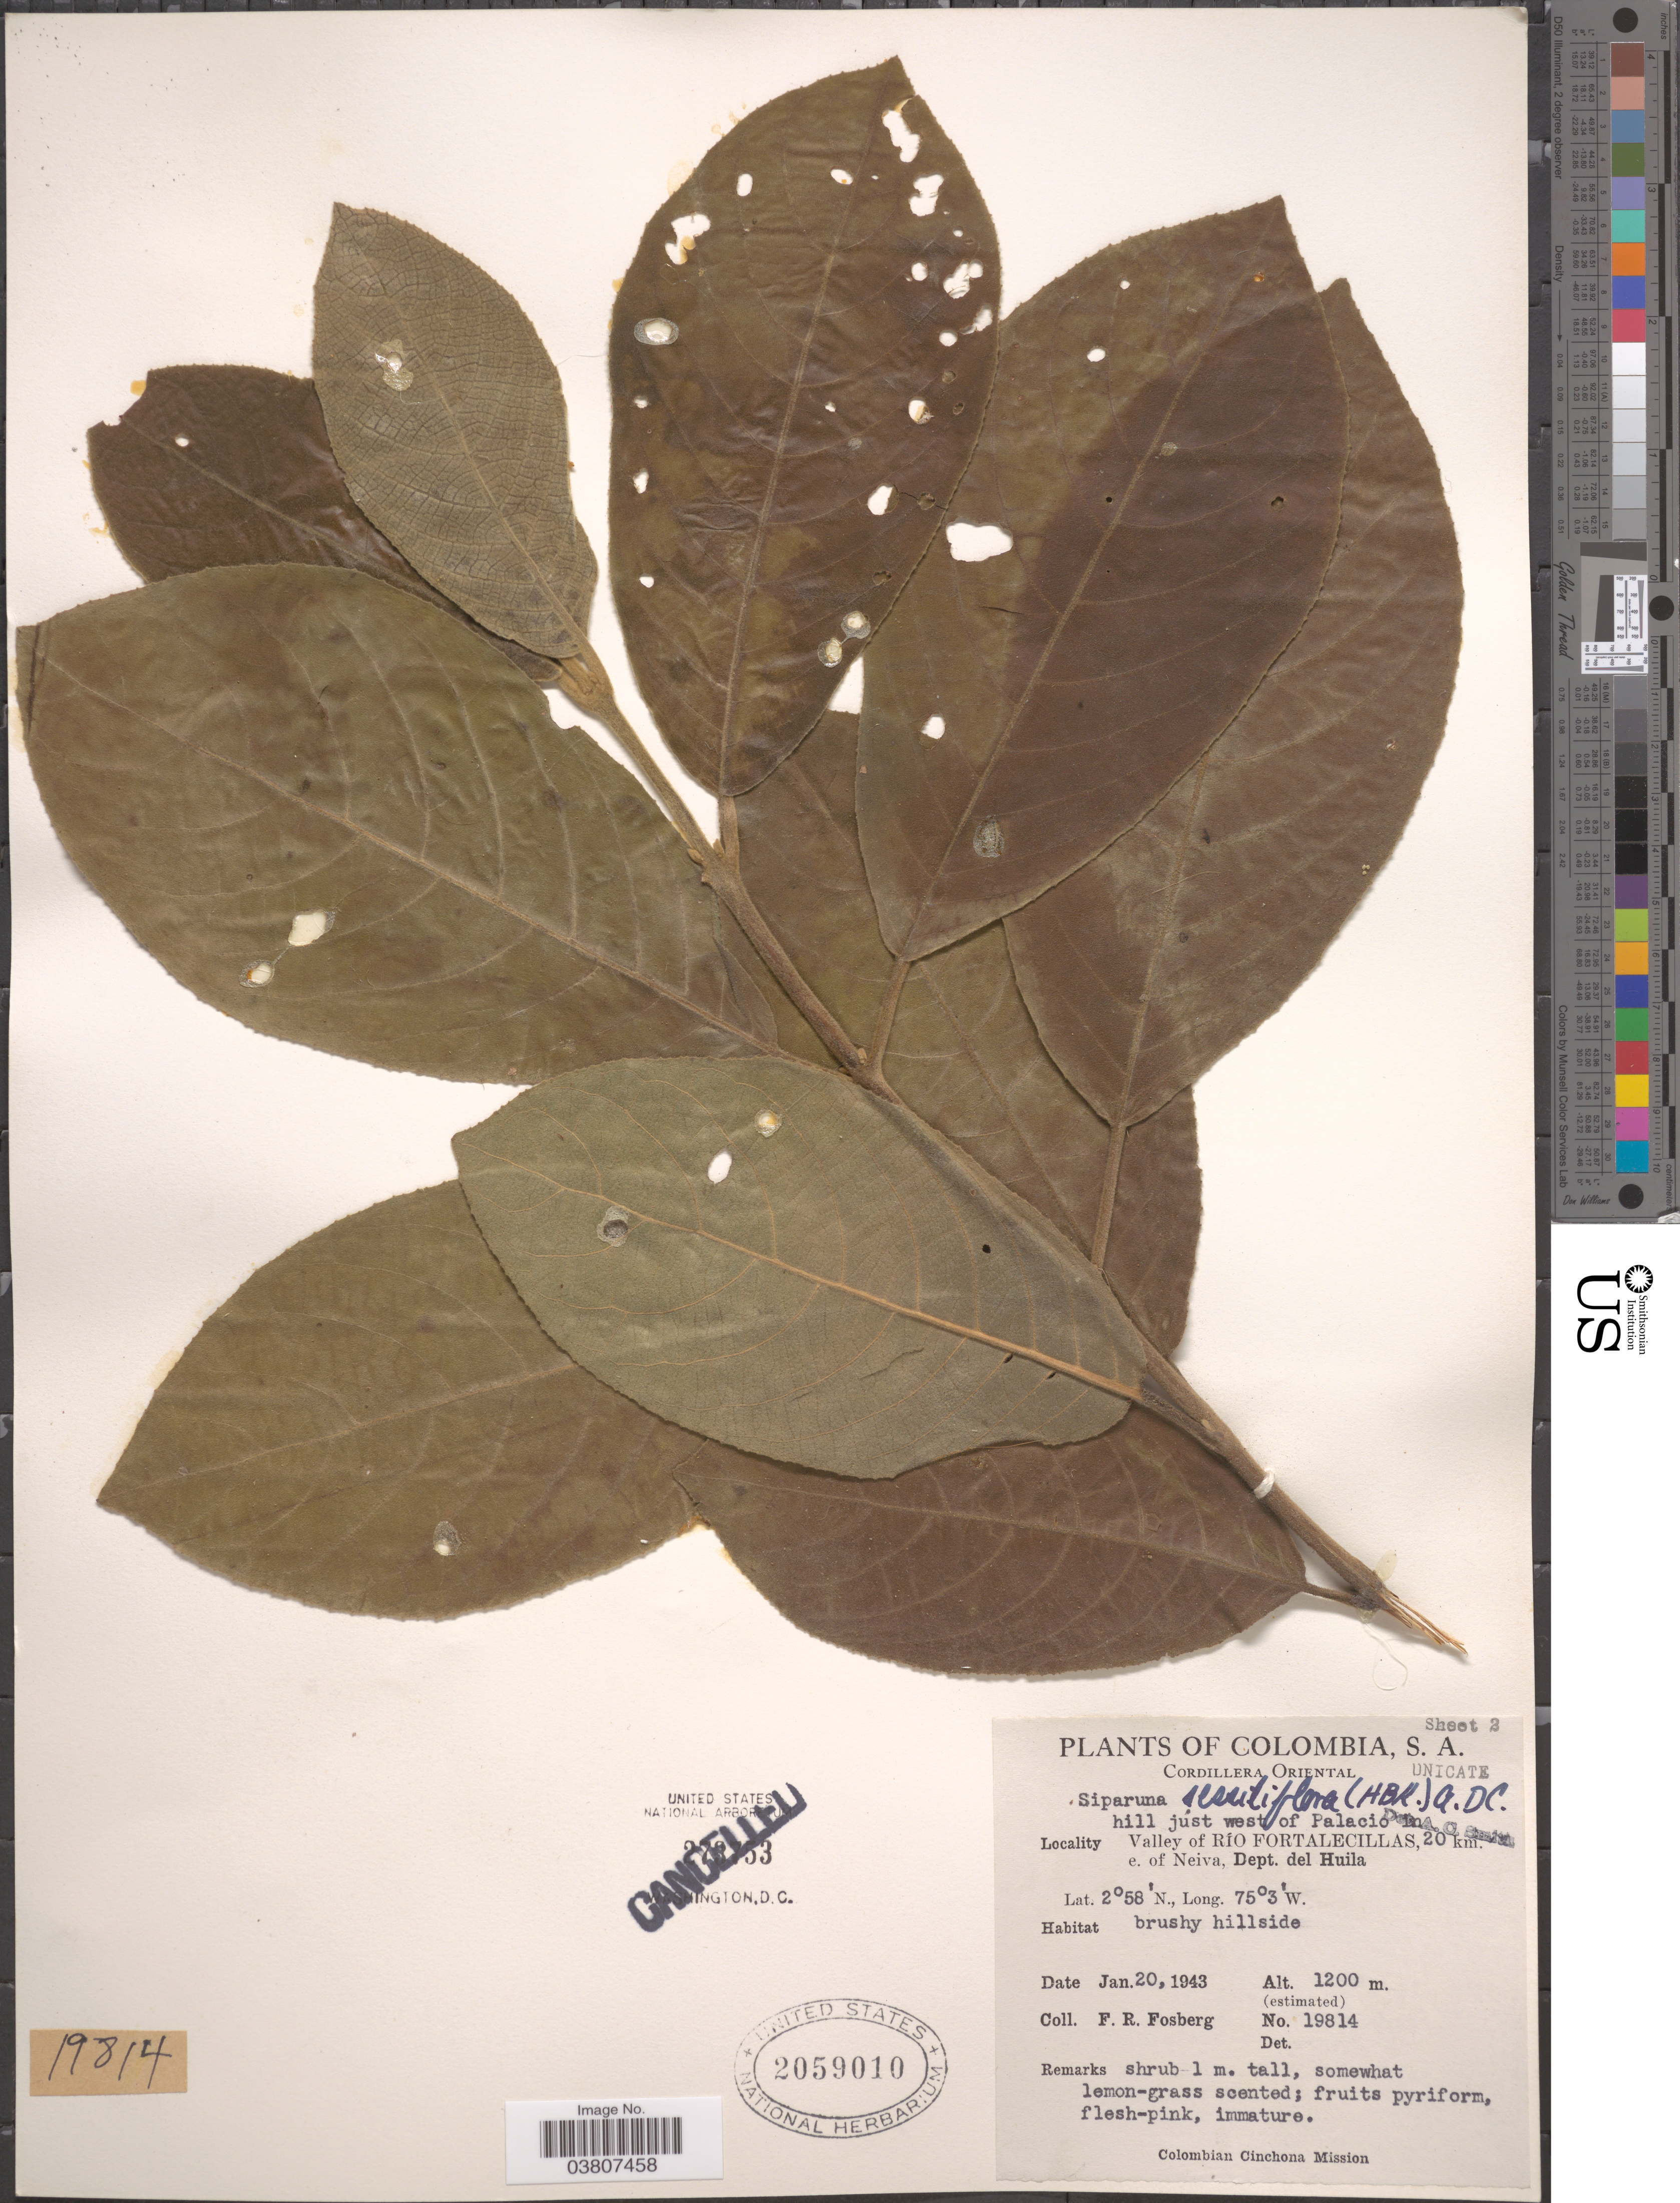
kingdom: Plantae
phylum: Tracheophyta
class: Magnoliopsida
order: Laurales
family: Siparunaceae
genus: Siparuna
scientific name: Siparuna sessiliflora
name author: (Kunth) A. DC.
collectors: F. R. Fosberg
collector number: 19814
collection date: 1943-01-20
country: Colombia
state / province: Huila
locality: Cordillera Oriental. Hill just west of Palacio in Valley of Rio Fortalecillas, 20 km. e. of Neiva, Dept. del Huila. Brushy hillside.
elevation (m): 1200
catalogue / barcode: US 2059010